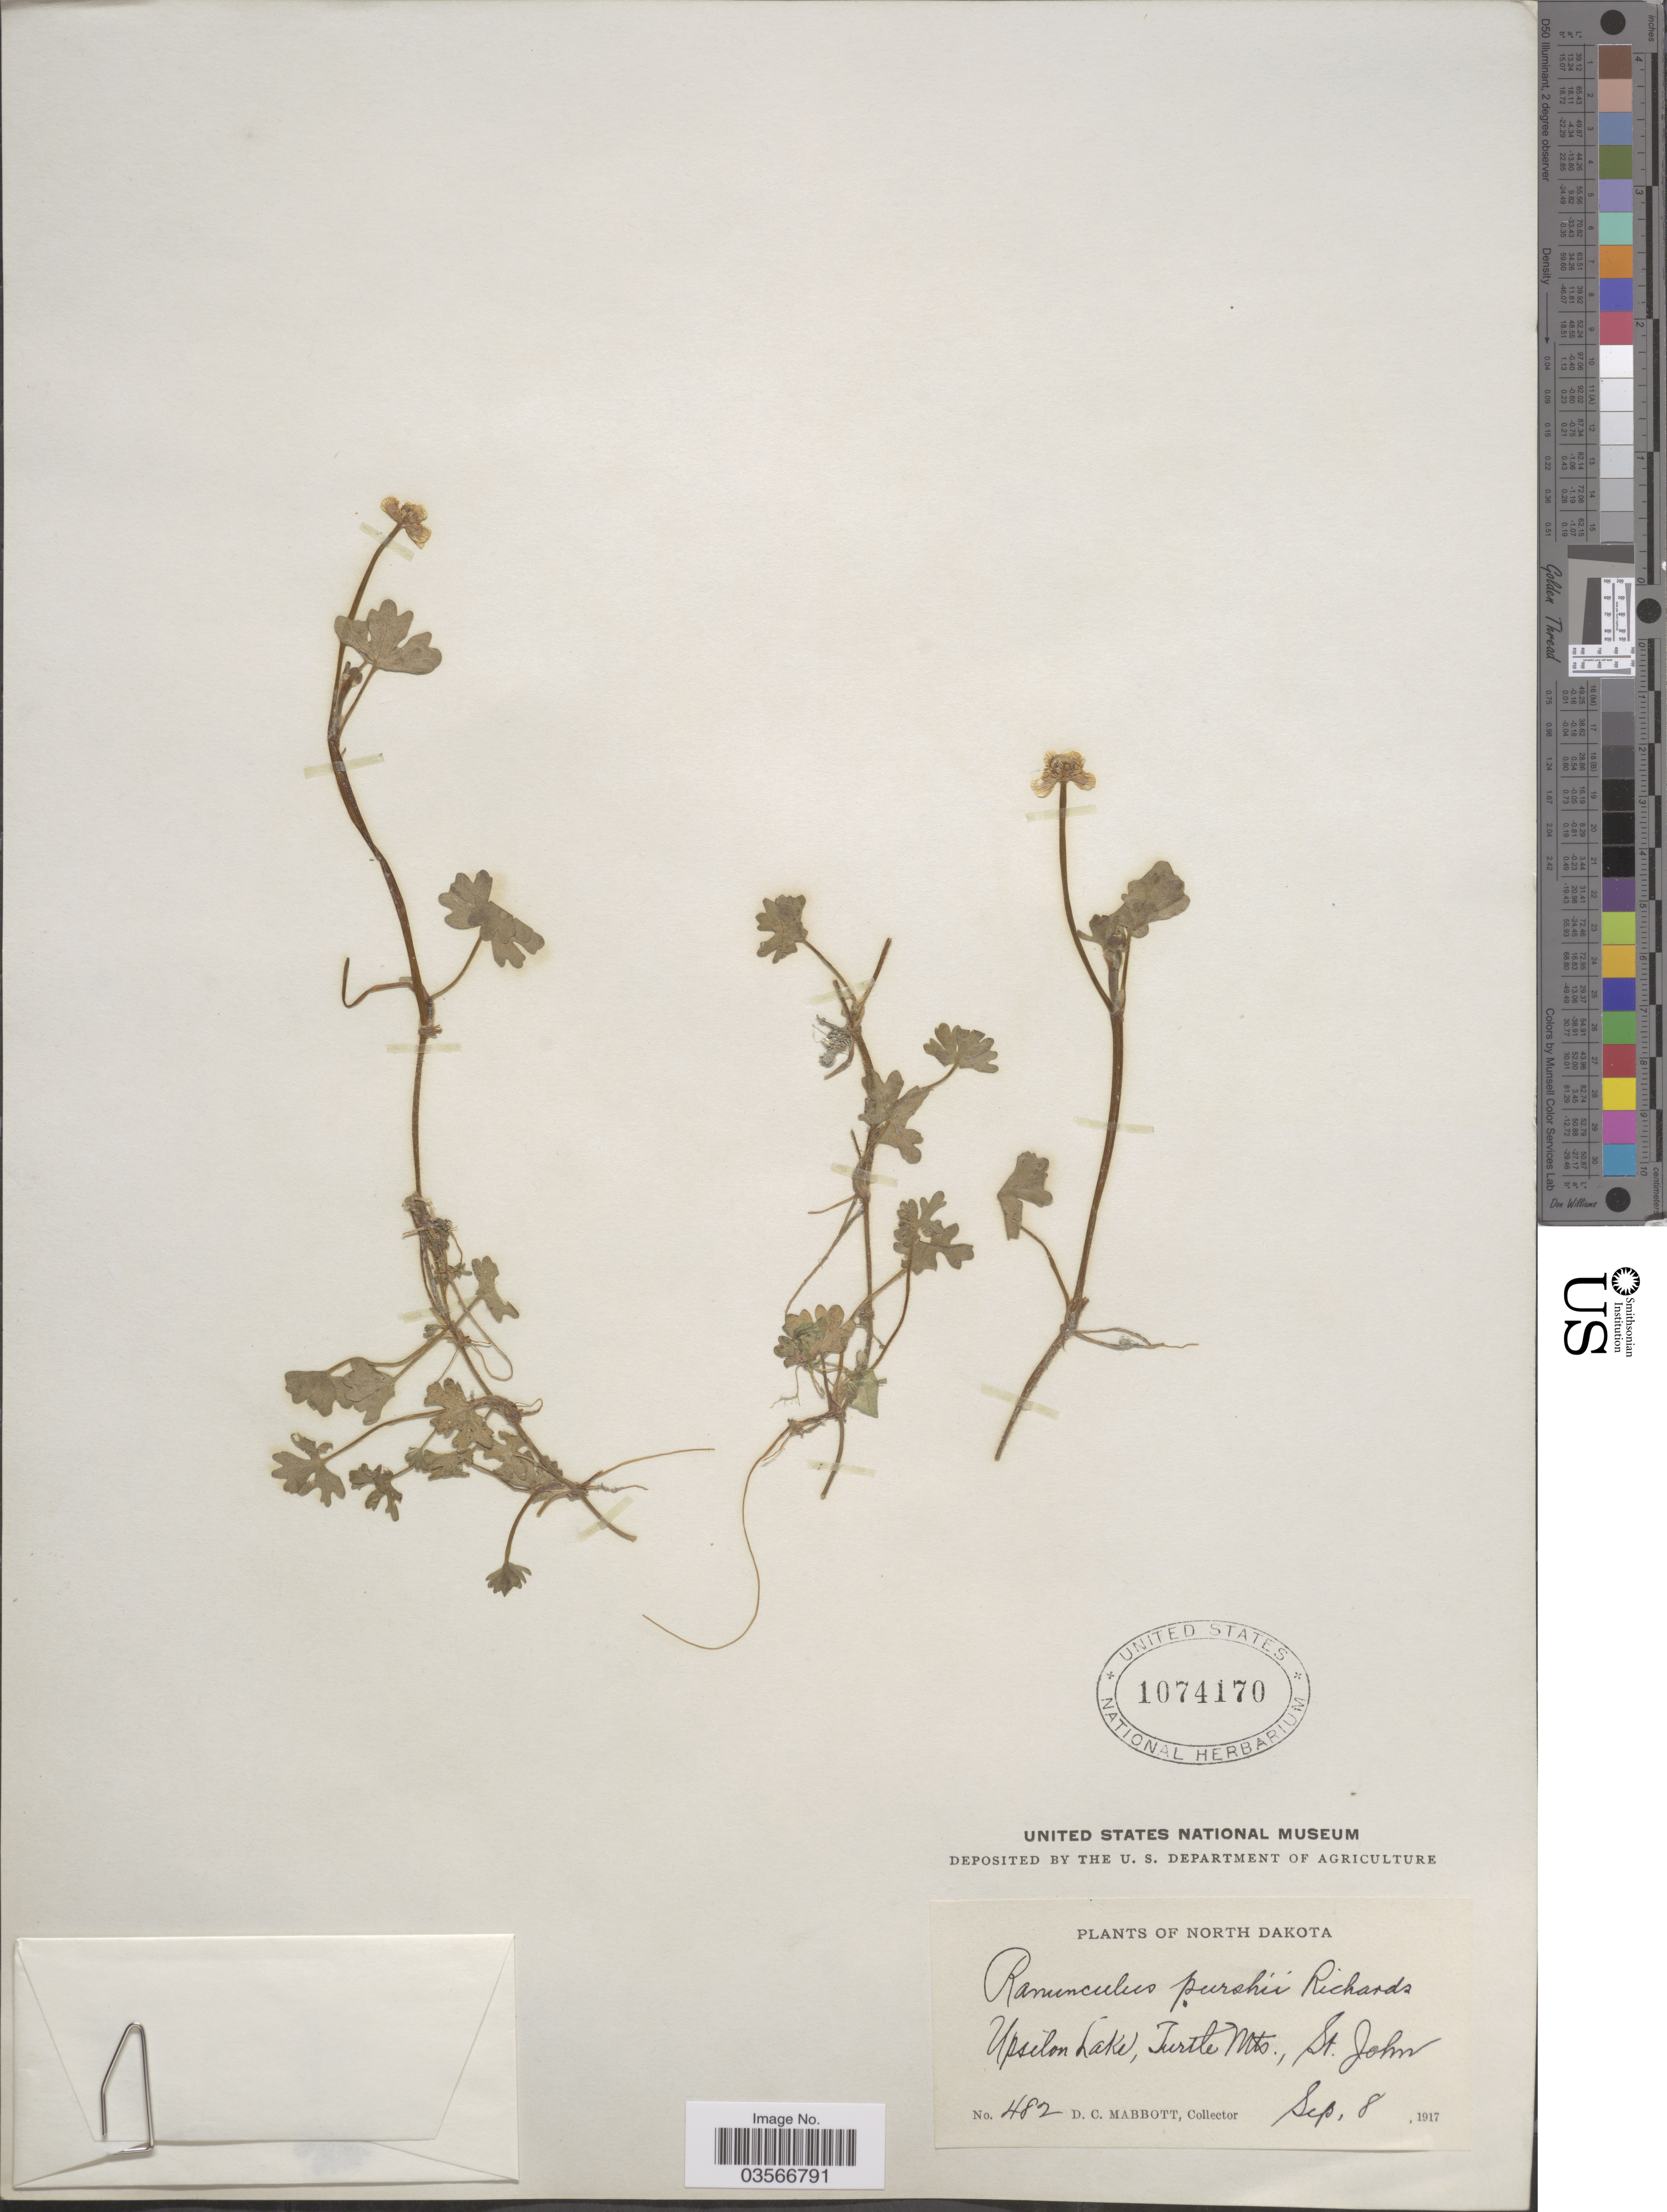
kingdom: Plantae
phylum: Tracheophyta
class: Magnoliopsida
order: Ranunculales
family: Ranunculaceae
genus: Ranunculus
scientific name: Ranunculus gmelinii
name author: DC.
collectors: D. Mabbott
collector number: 482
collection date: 1917-09-08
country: United States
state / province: North Dakota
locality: Upsilon Lake, Turtle Mts., St. John.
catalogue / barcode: US 1074170